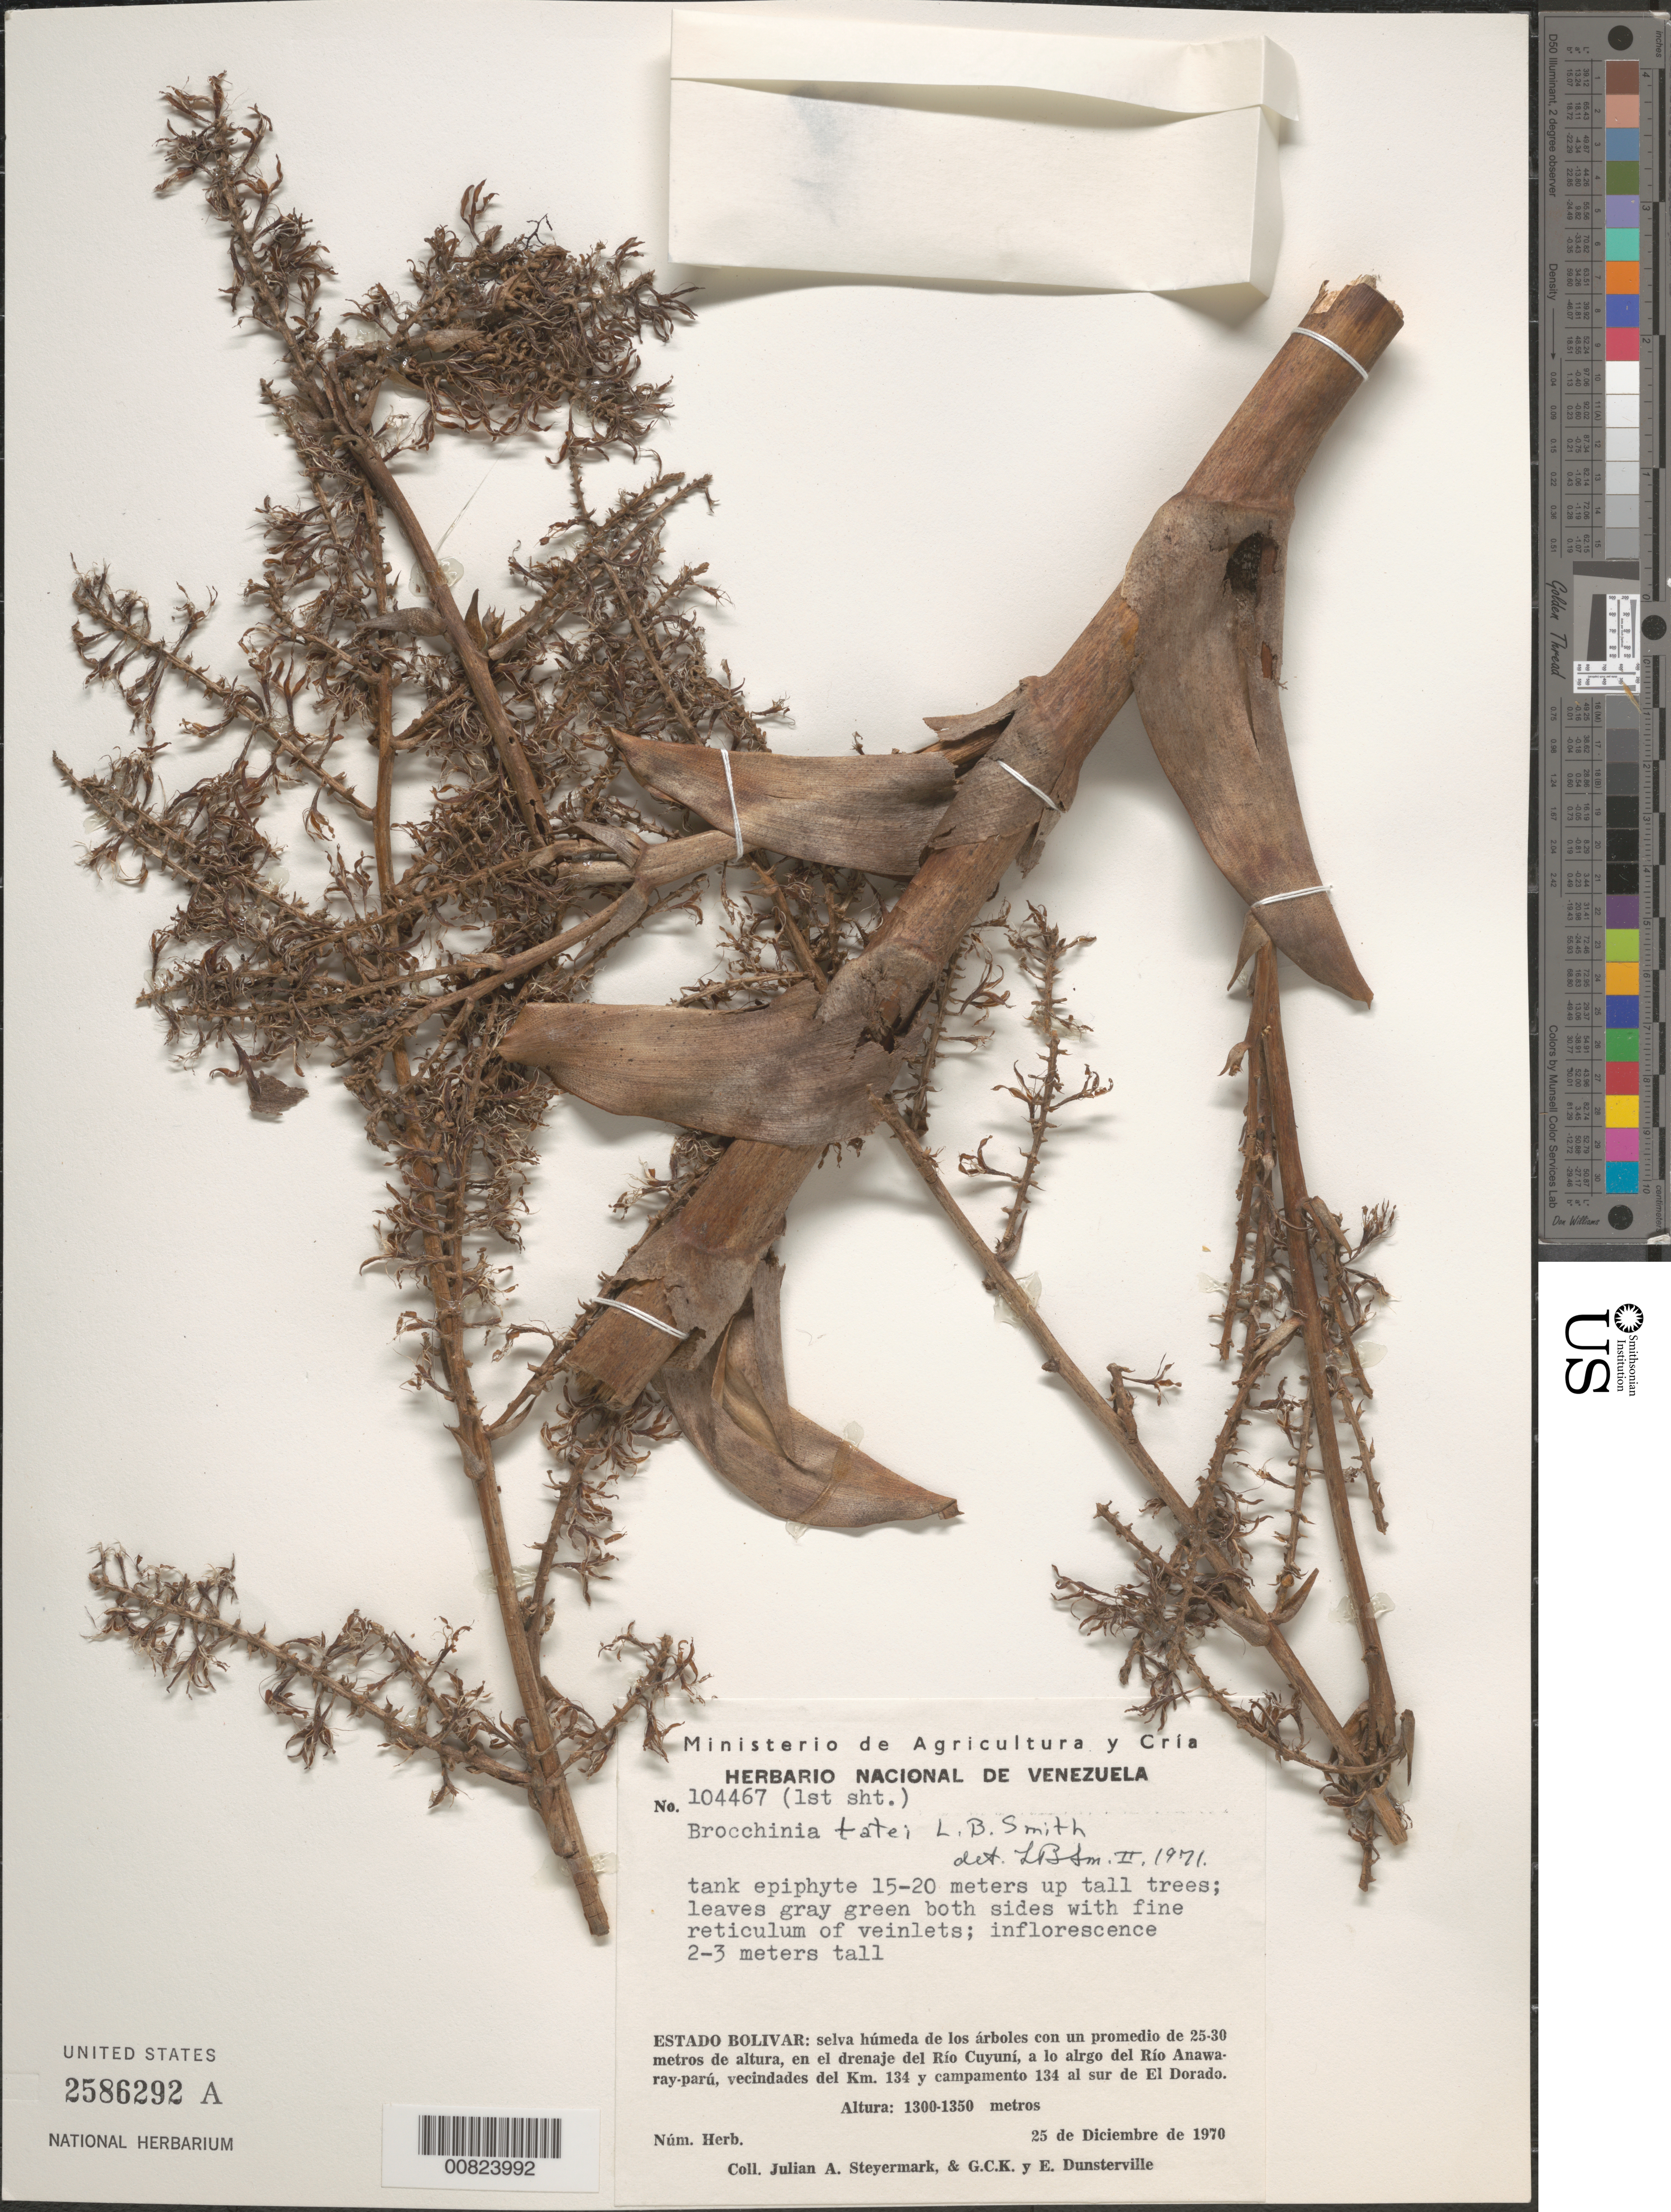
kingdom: Plantae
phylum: Tracheophyta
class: Liliopsida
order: Poales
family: Bromeliaceae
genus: Brocchinia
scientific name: Brocchinia tatei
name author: L.B. Sm.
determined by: Smith, Lyman B., (US), NMNH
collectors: J. Steyermark, G. C. K. Dunsterville & E. Dunsterville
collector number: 104467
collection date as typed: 25-Dec-70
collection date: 1970-12-25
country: Venezuela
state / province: Bolívar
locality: Río Cuyuní drainage, Río Anawaray-parú, vic. del km. 134 y campamento 134 S of El Dorado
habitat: Selva húmeda de los árboles con un promedio de 25-30 m de altura, en el drenaje del río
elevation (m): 1300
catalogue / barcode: US 2586292A